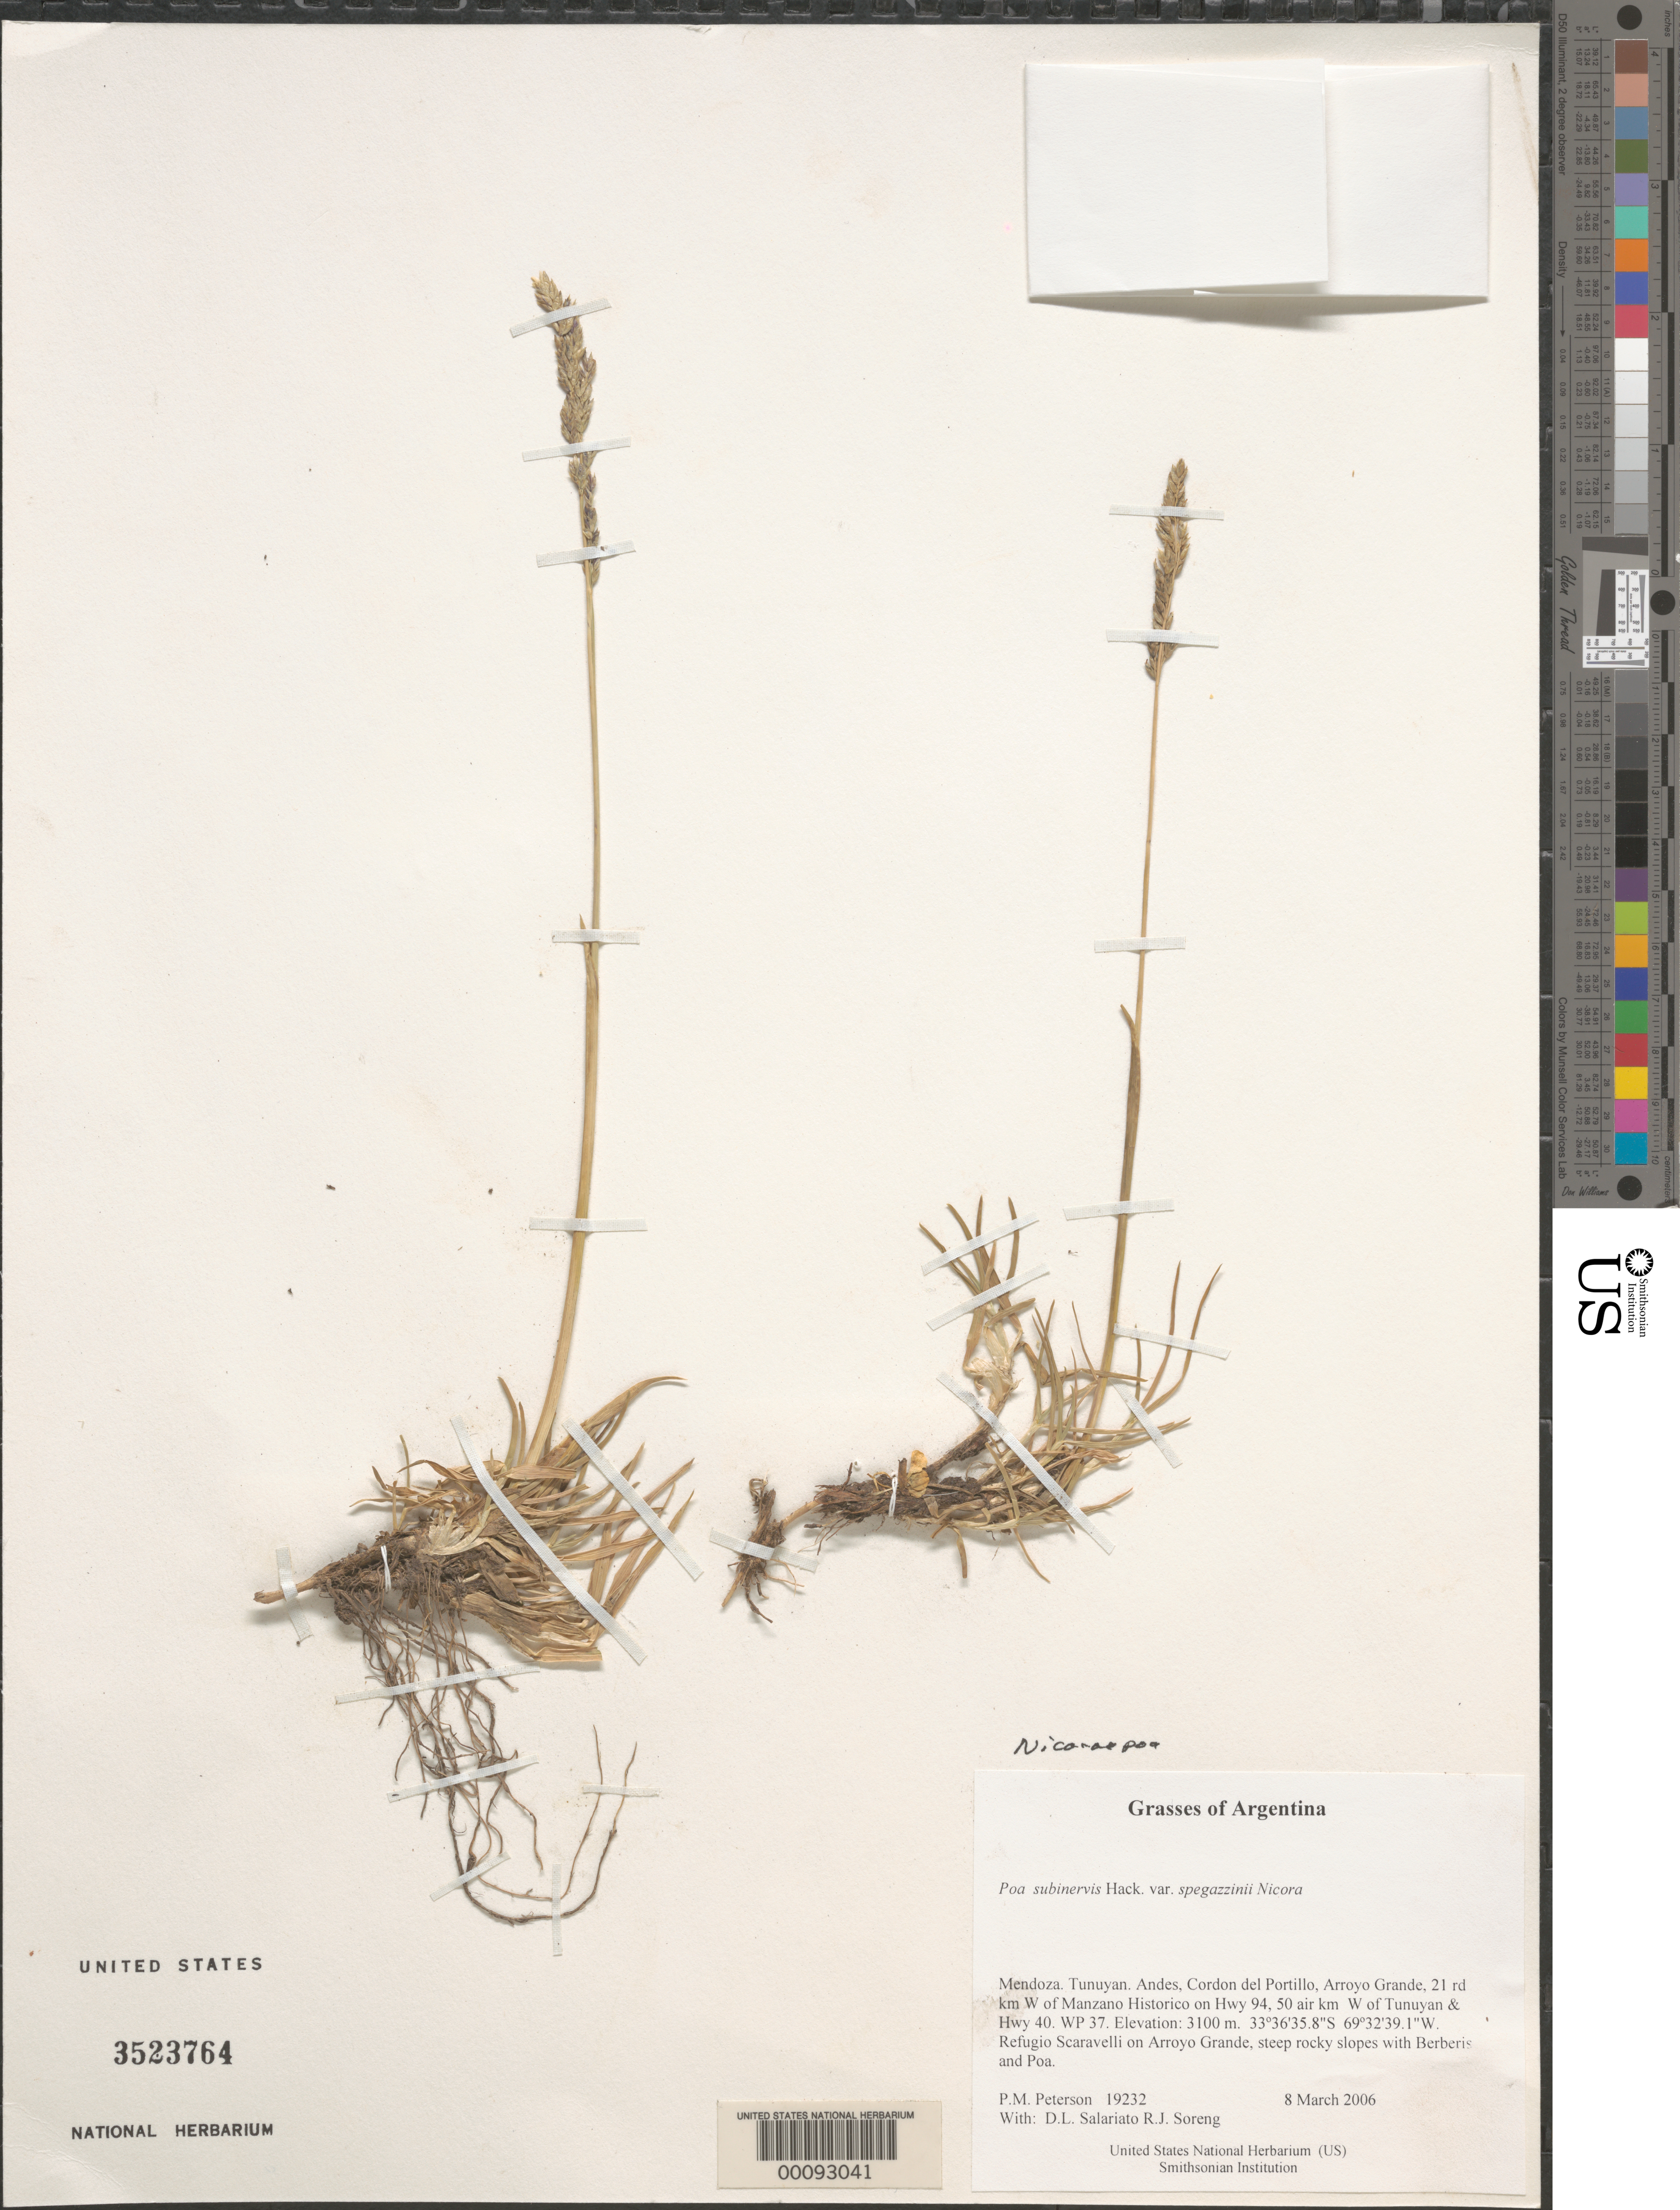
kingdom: Plantae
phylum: Tracheophyta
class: Liliopsida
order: Poales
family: Poaceae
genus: Nicoraepoa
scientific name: Nicoraepoa subenervis var. spegazzinii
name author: (Nicora) Soreng & L.J. Gillespie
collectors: P. M. Peterson, R. J. Soreng, D. Salariato & A. Panizza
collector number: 19232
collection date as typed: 08 Mar 2006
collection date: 2006-03-08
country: Argentina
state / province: Mendoza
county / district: Tunuyan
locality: Andes, Cordon del Portillo, Arroyo Grande, 21 rd km W of Manzano Historico on Hwy 94, 50 air km W of Tunuyan & Hwy 40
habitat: Refugio Scaravelli on Arroyo Grande, steep rocky slopes with Berberis and Poa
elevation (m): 3100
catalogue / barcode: US 3523764